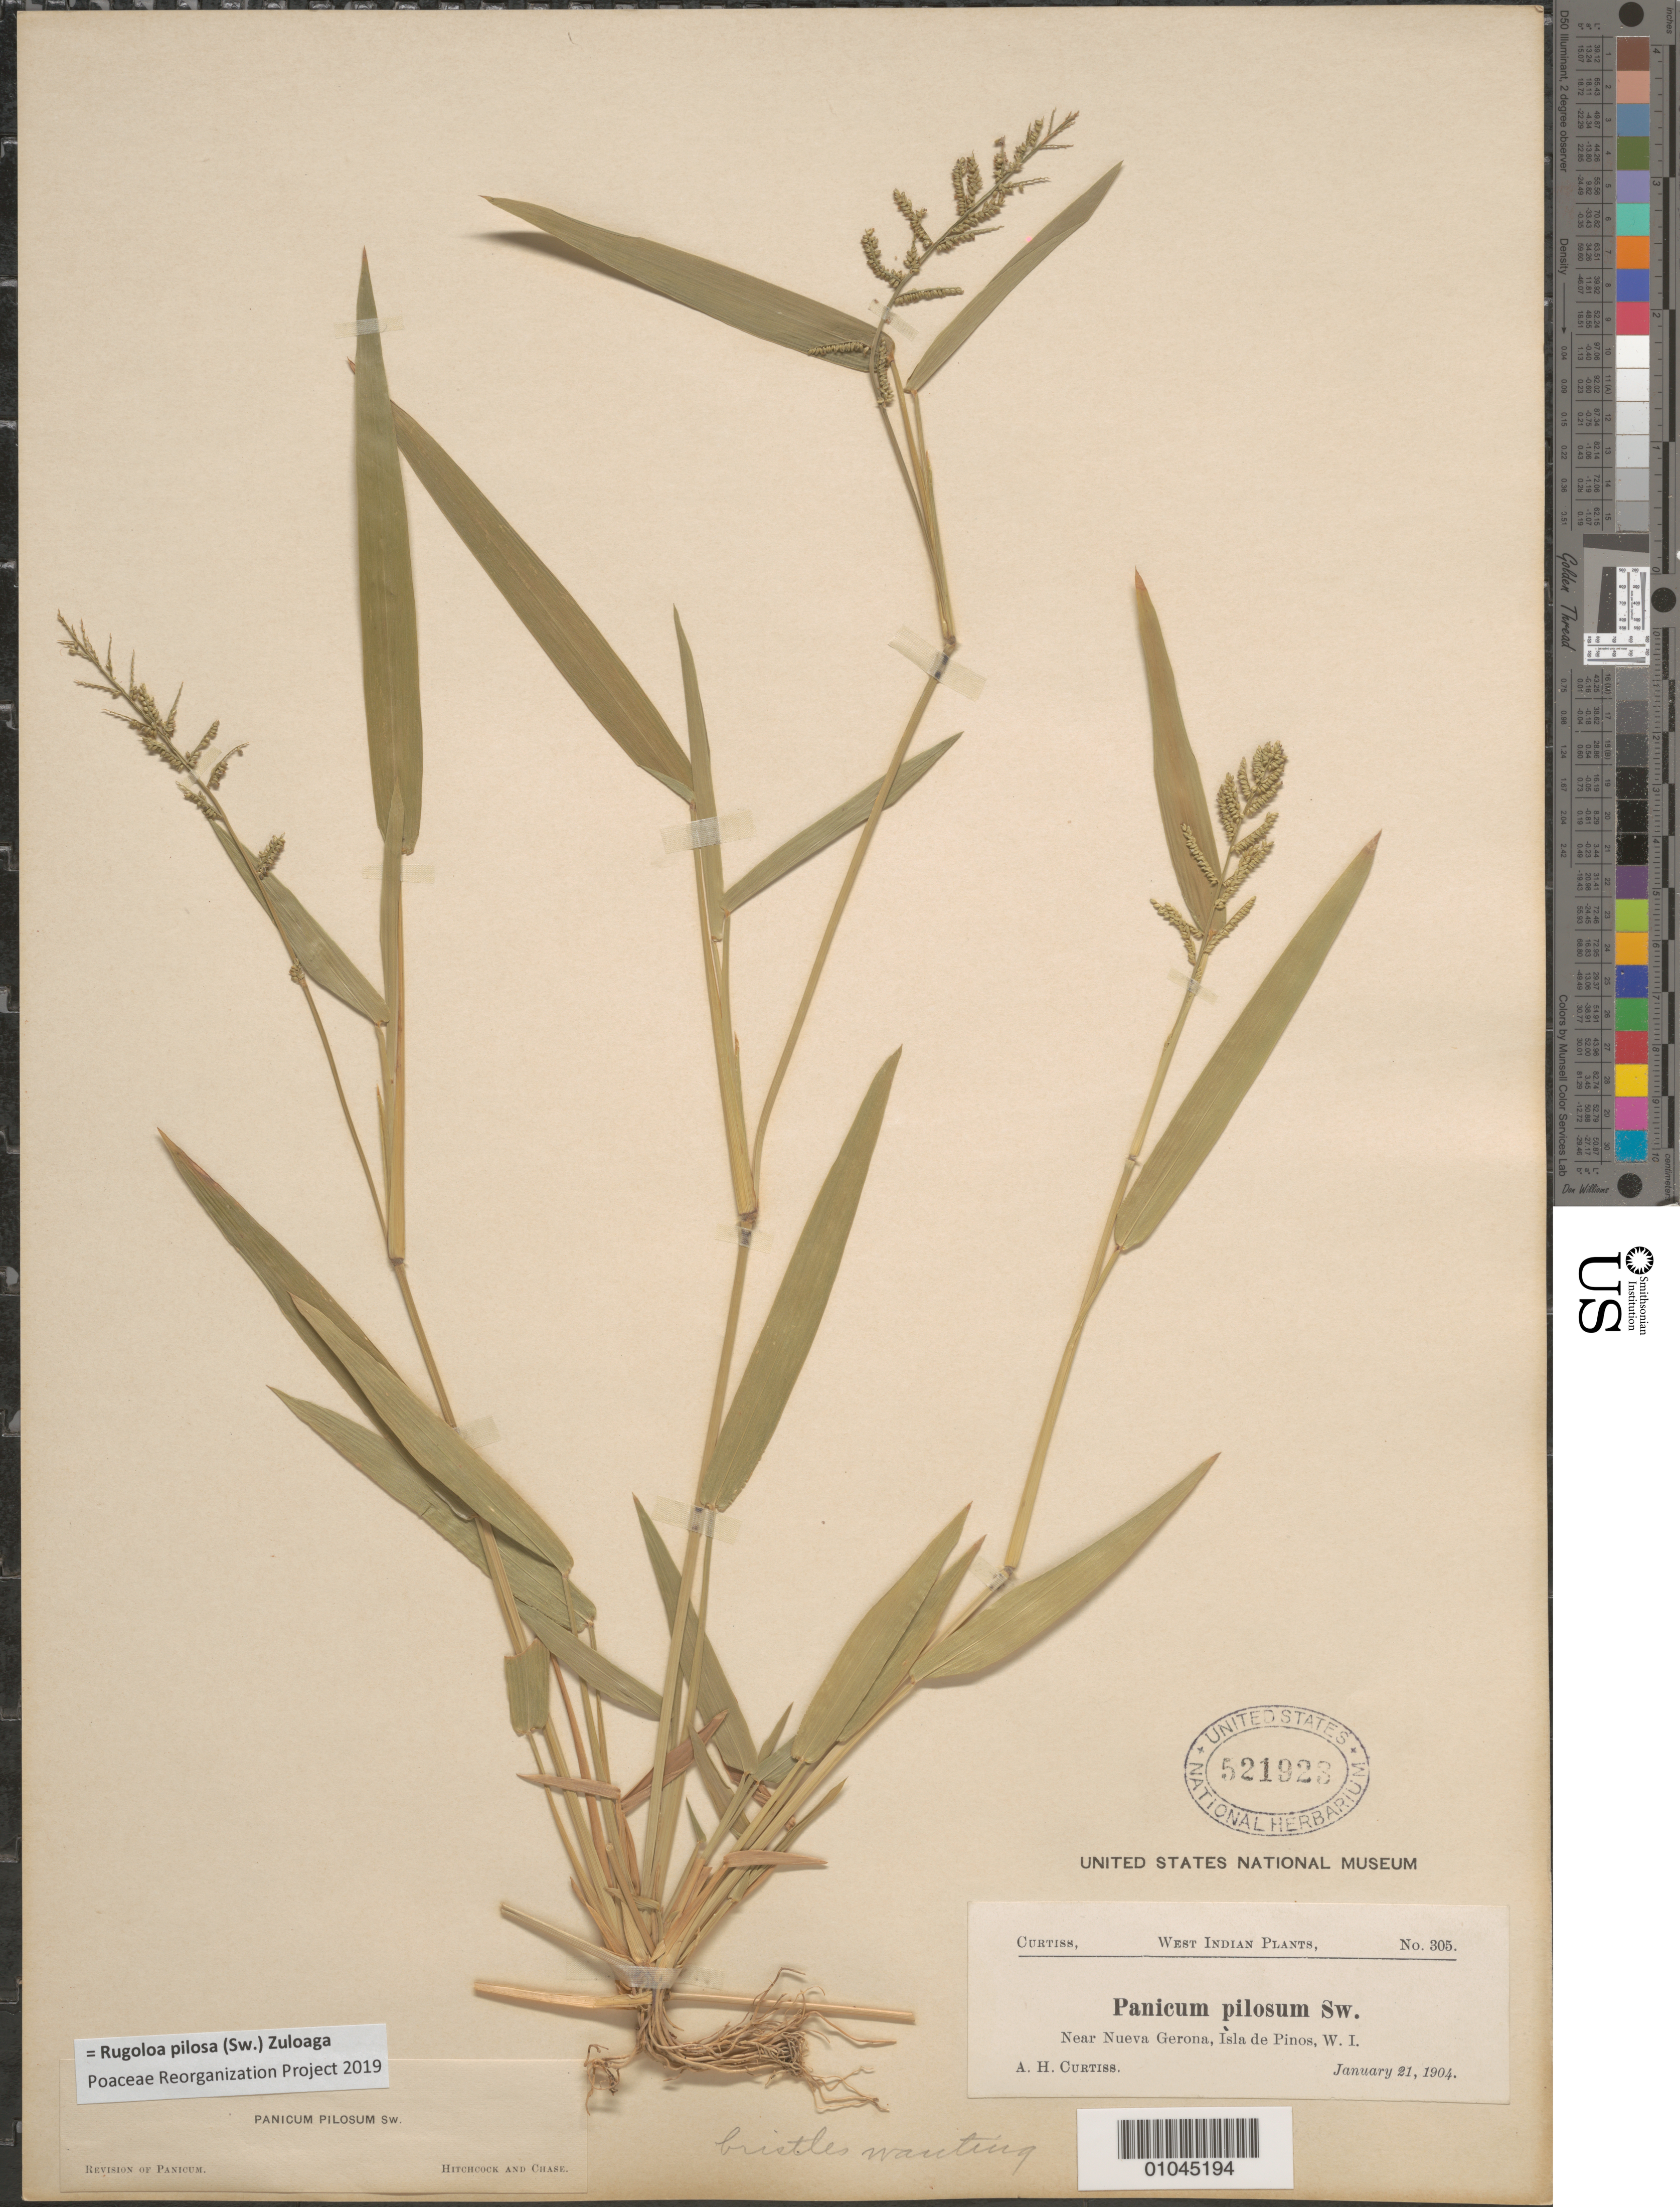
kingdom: Plantae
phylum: Tracheophyta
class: Liliopsida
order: Poales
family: Poaceae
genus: Panicum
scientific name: Panicum pilosum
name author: Sw.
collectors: A. H. Curtiss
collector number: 305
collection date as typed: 21 Jan 1904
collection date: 1904-01-21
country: Cuba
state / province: Isla de la Juventud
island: Isla de la Juventud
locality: [Isle of Pines], Near Nueva Gerona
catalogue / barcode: US 521923